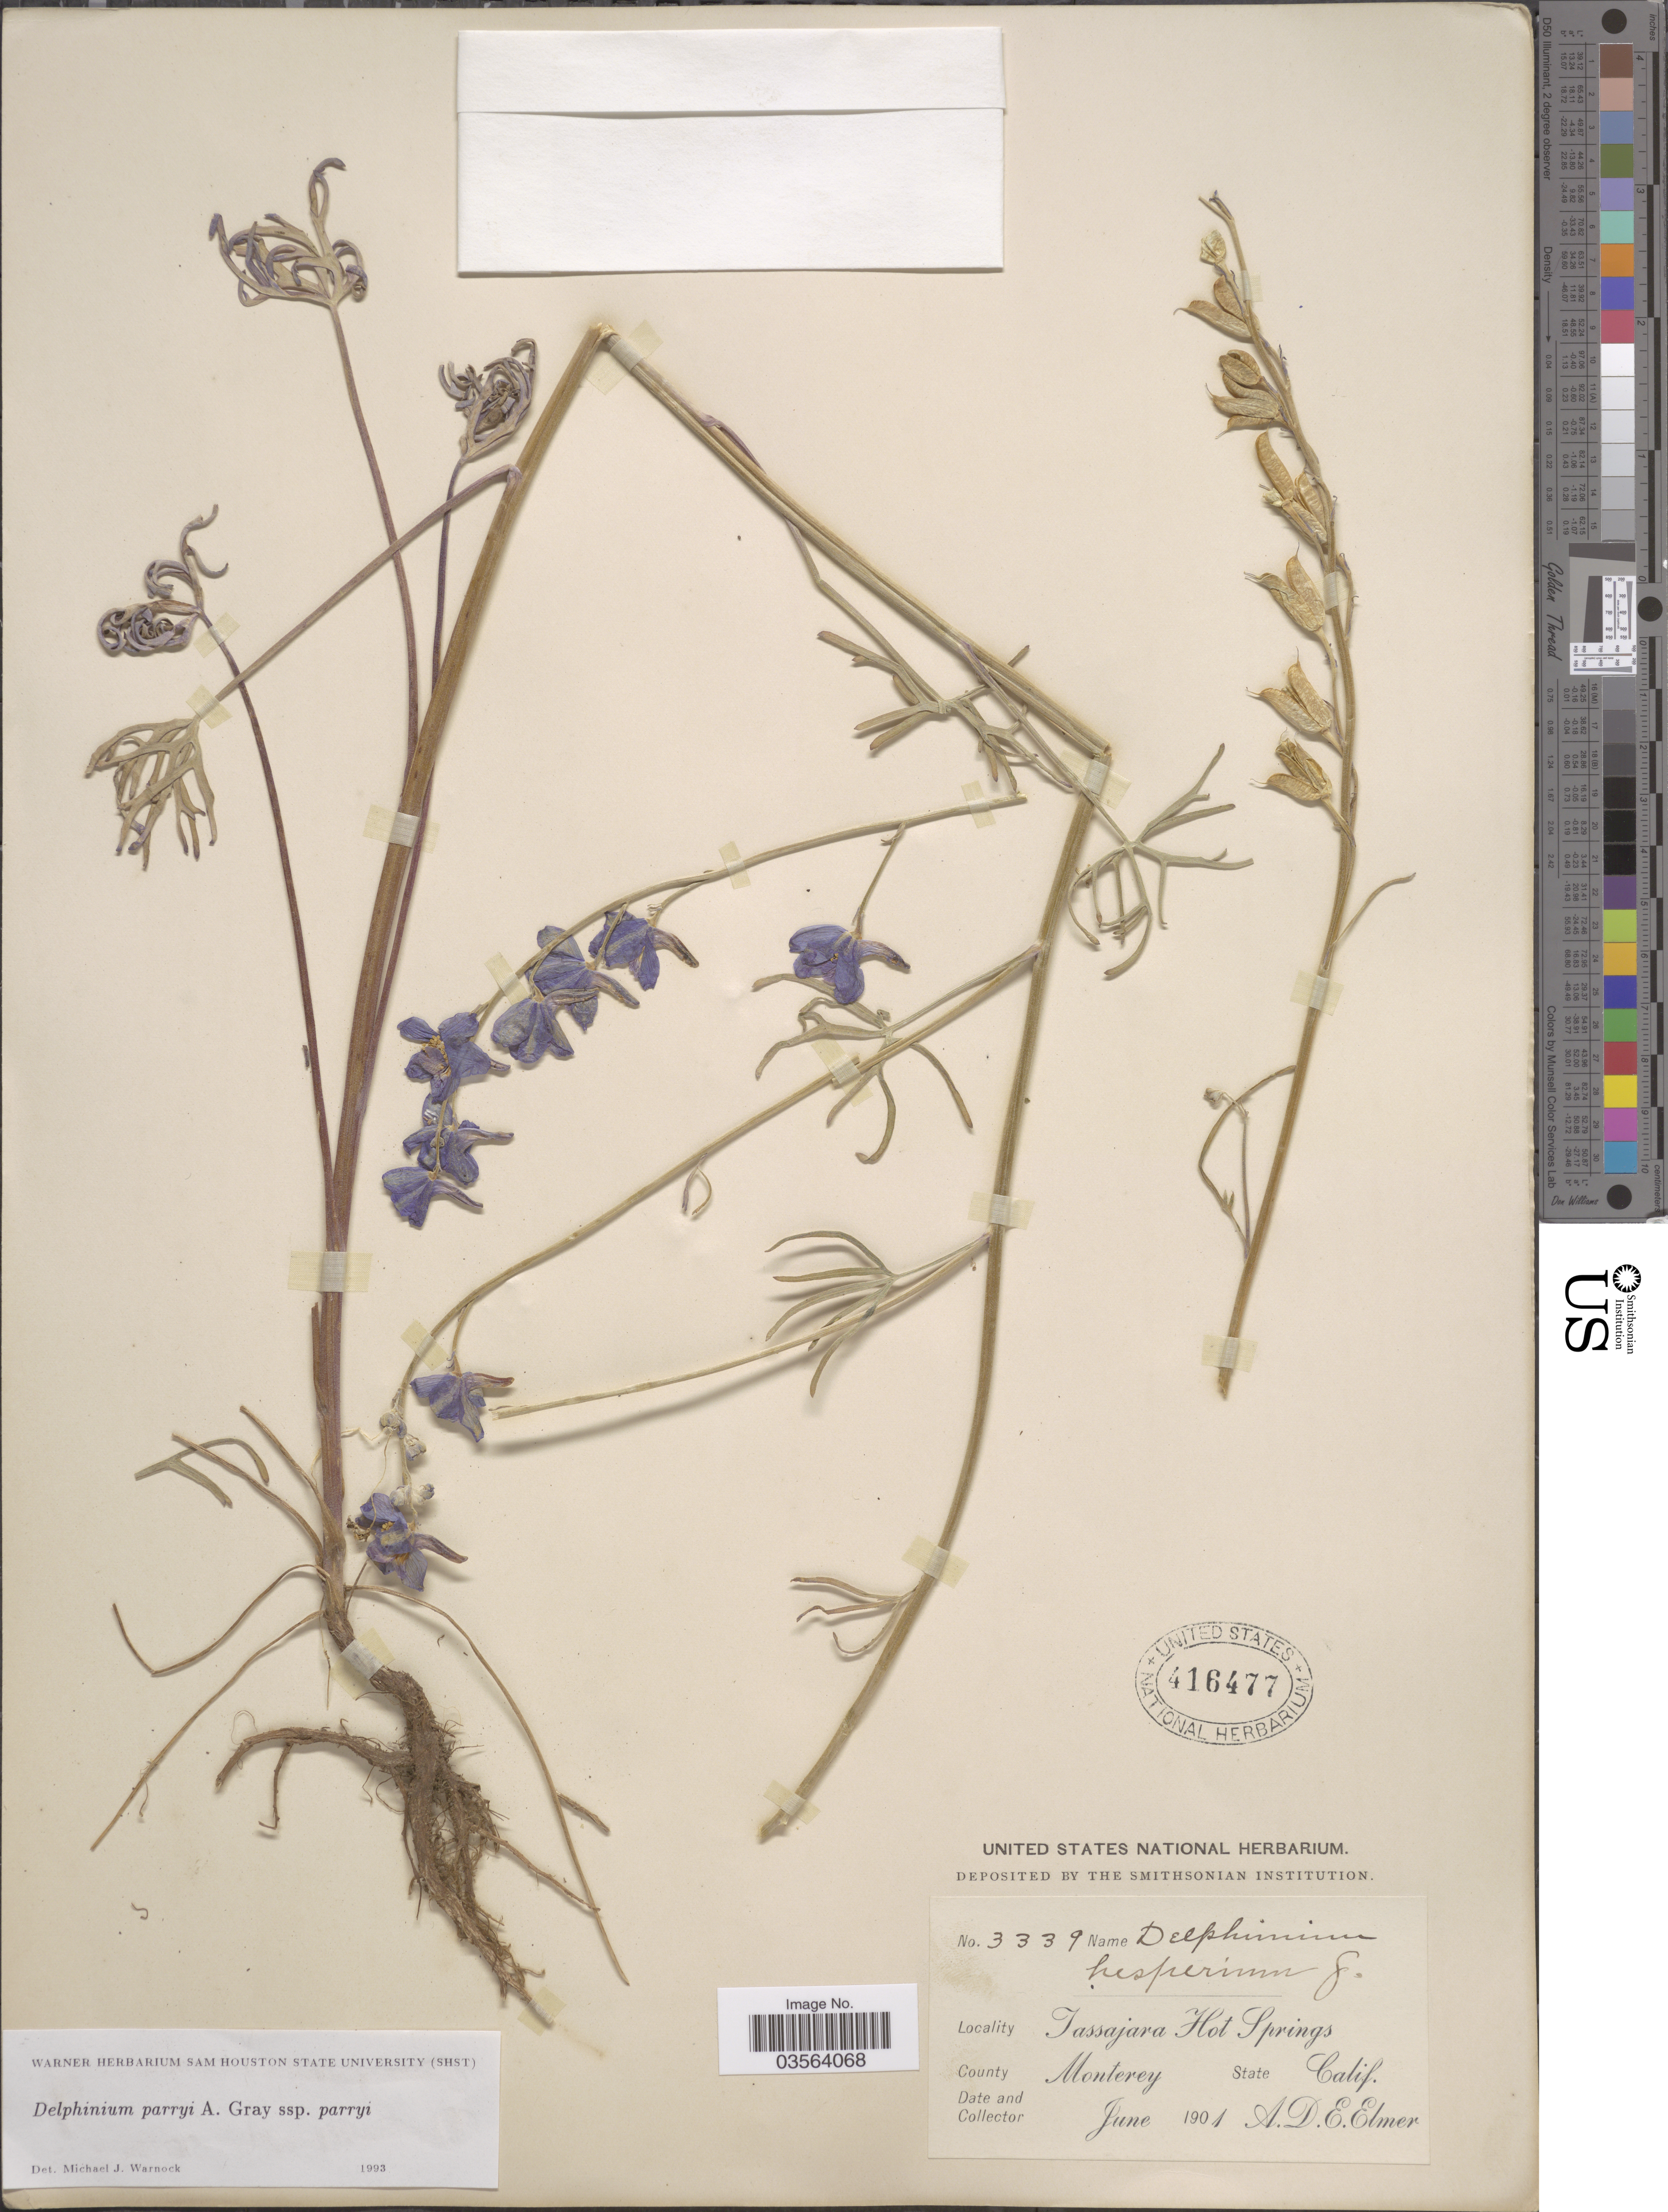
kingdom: Plantae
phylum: Tracheophyta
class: Magnoliopsida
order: Ranunculales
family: Ranunculaceae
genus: Delphinium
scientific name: Delphinium parryi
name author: A. Gray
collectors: A. D. E. Elmer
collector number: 3339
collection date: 1901-06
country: United States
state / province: California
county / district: Monterey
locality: Tassajara Hot Springs. County Monterey.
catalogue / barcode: US 416477